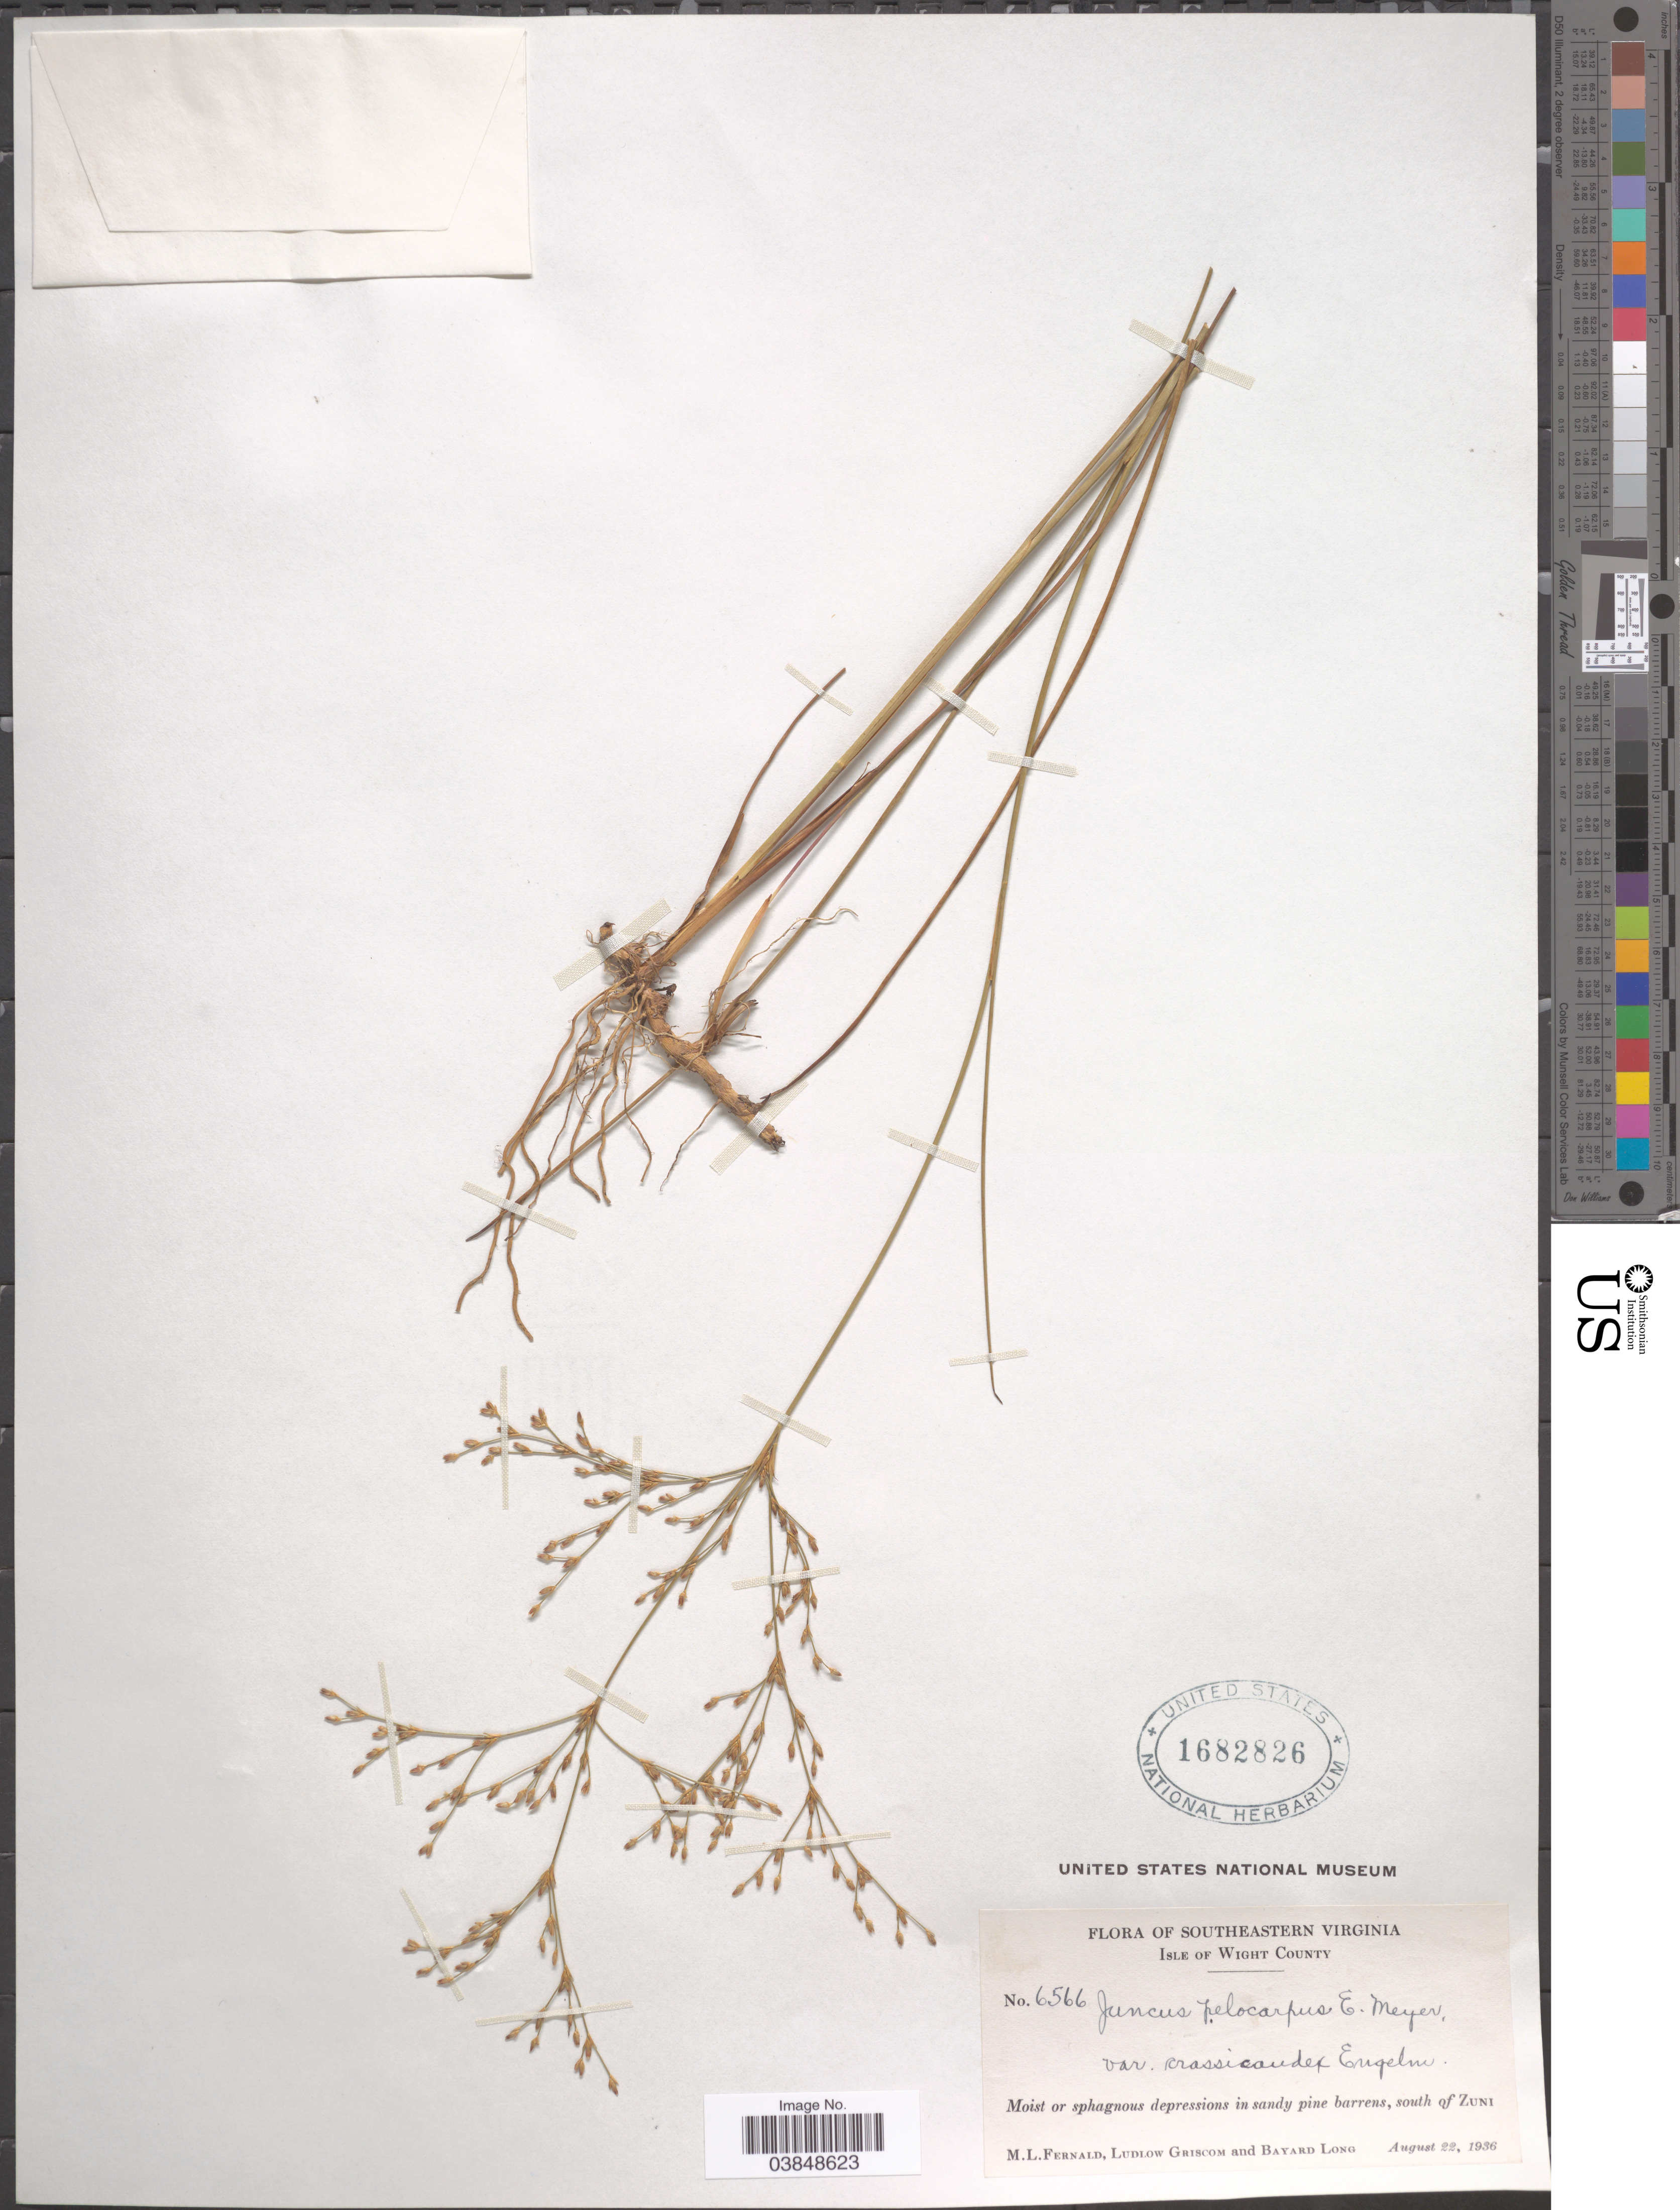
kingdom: Plantae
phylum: Tracheophyta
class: Liliopsida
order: Poales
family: Juncaceae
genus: Juncus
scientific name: Juncus abortivus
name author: Chapm.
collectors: M. L. Fernald, L. Griscom & B. Long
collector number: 6566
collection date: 1936-08-22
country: United States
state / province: Virginia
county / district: Isle of Wight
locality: Southeastern Virginia. Isle of Wight County. Moist or sphagnous depressions in sandy pine barrens, south of Zuni.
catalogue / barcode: US 1682826